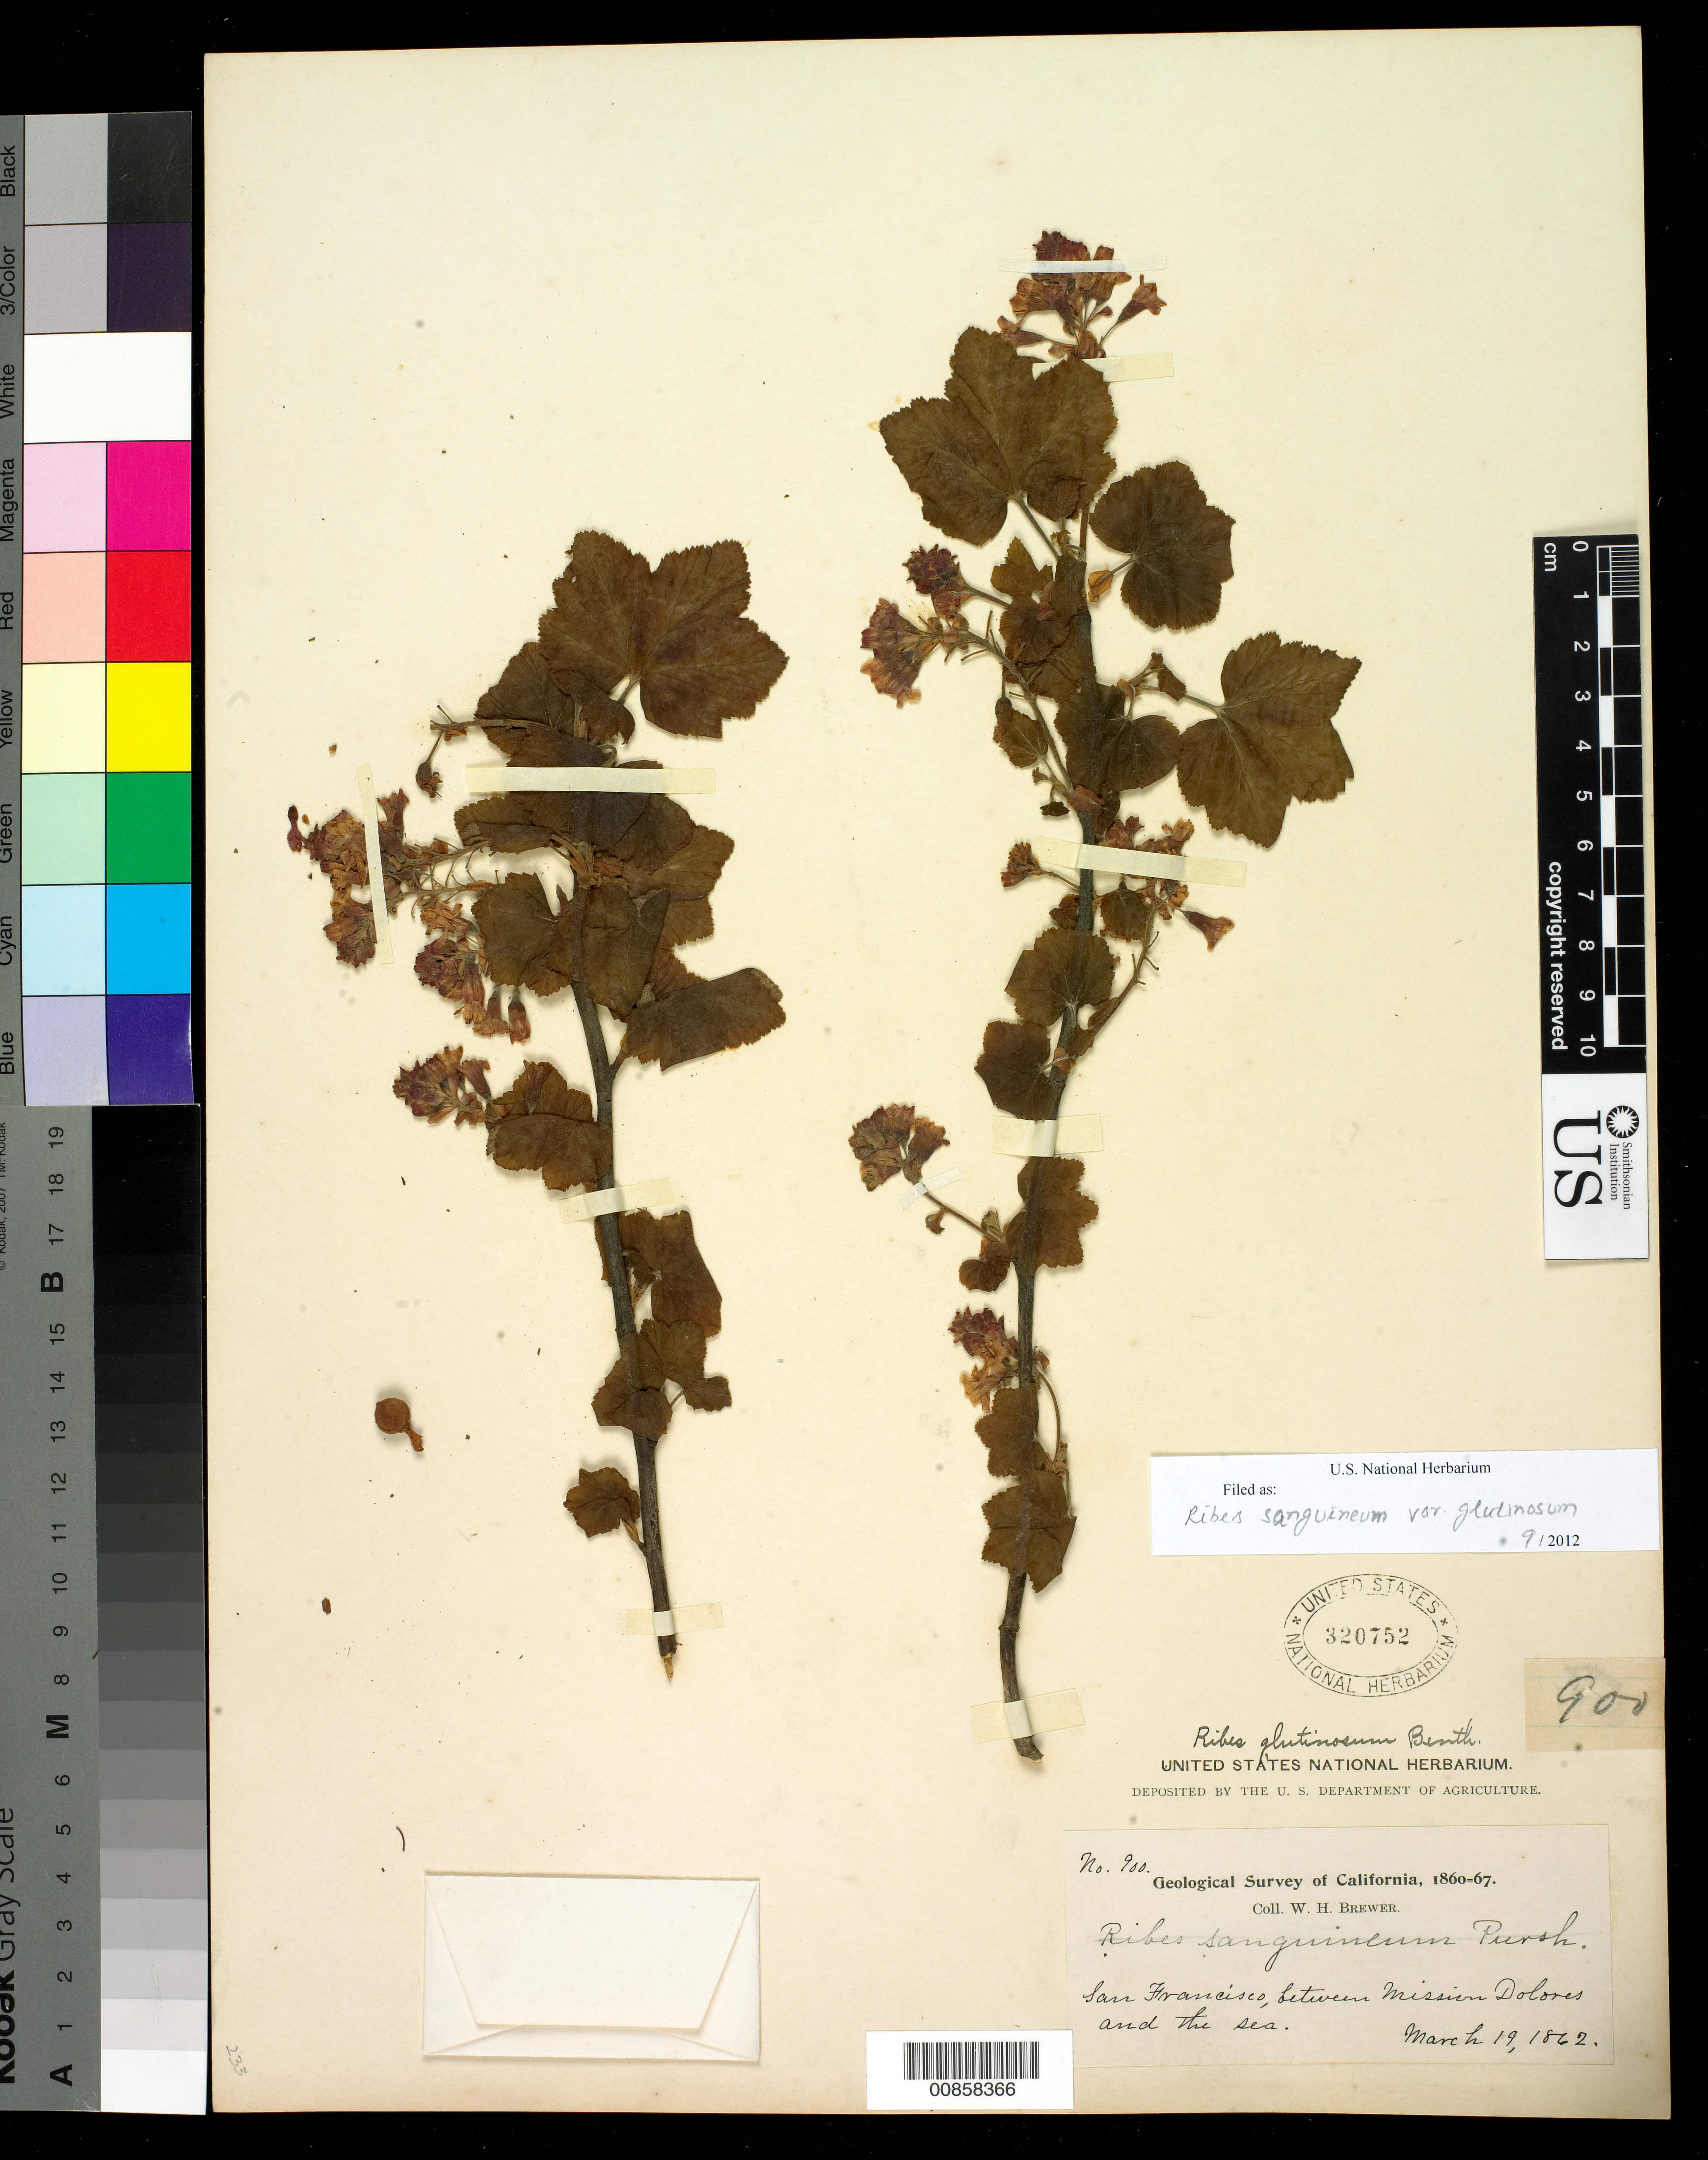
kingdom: Plantae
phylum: Tracheophyta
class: Magnoliopsida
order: Saxifragales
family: Grossulariaceae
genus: Ribes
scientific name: Ribes sanguineum var. glutinosum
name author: (Benth.) Loudon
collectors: W. H. Brewer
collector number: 900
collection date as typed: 19 Mar 1862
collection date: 1862-03-19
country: United States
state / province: California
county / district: San Francisco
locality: San Francisco, between Mission Dolores and the sea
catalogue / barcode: US 320752